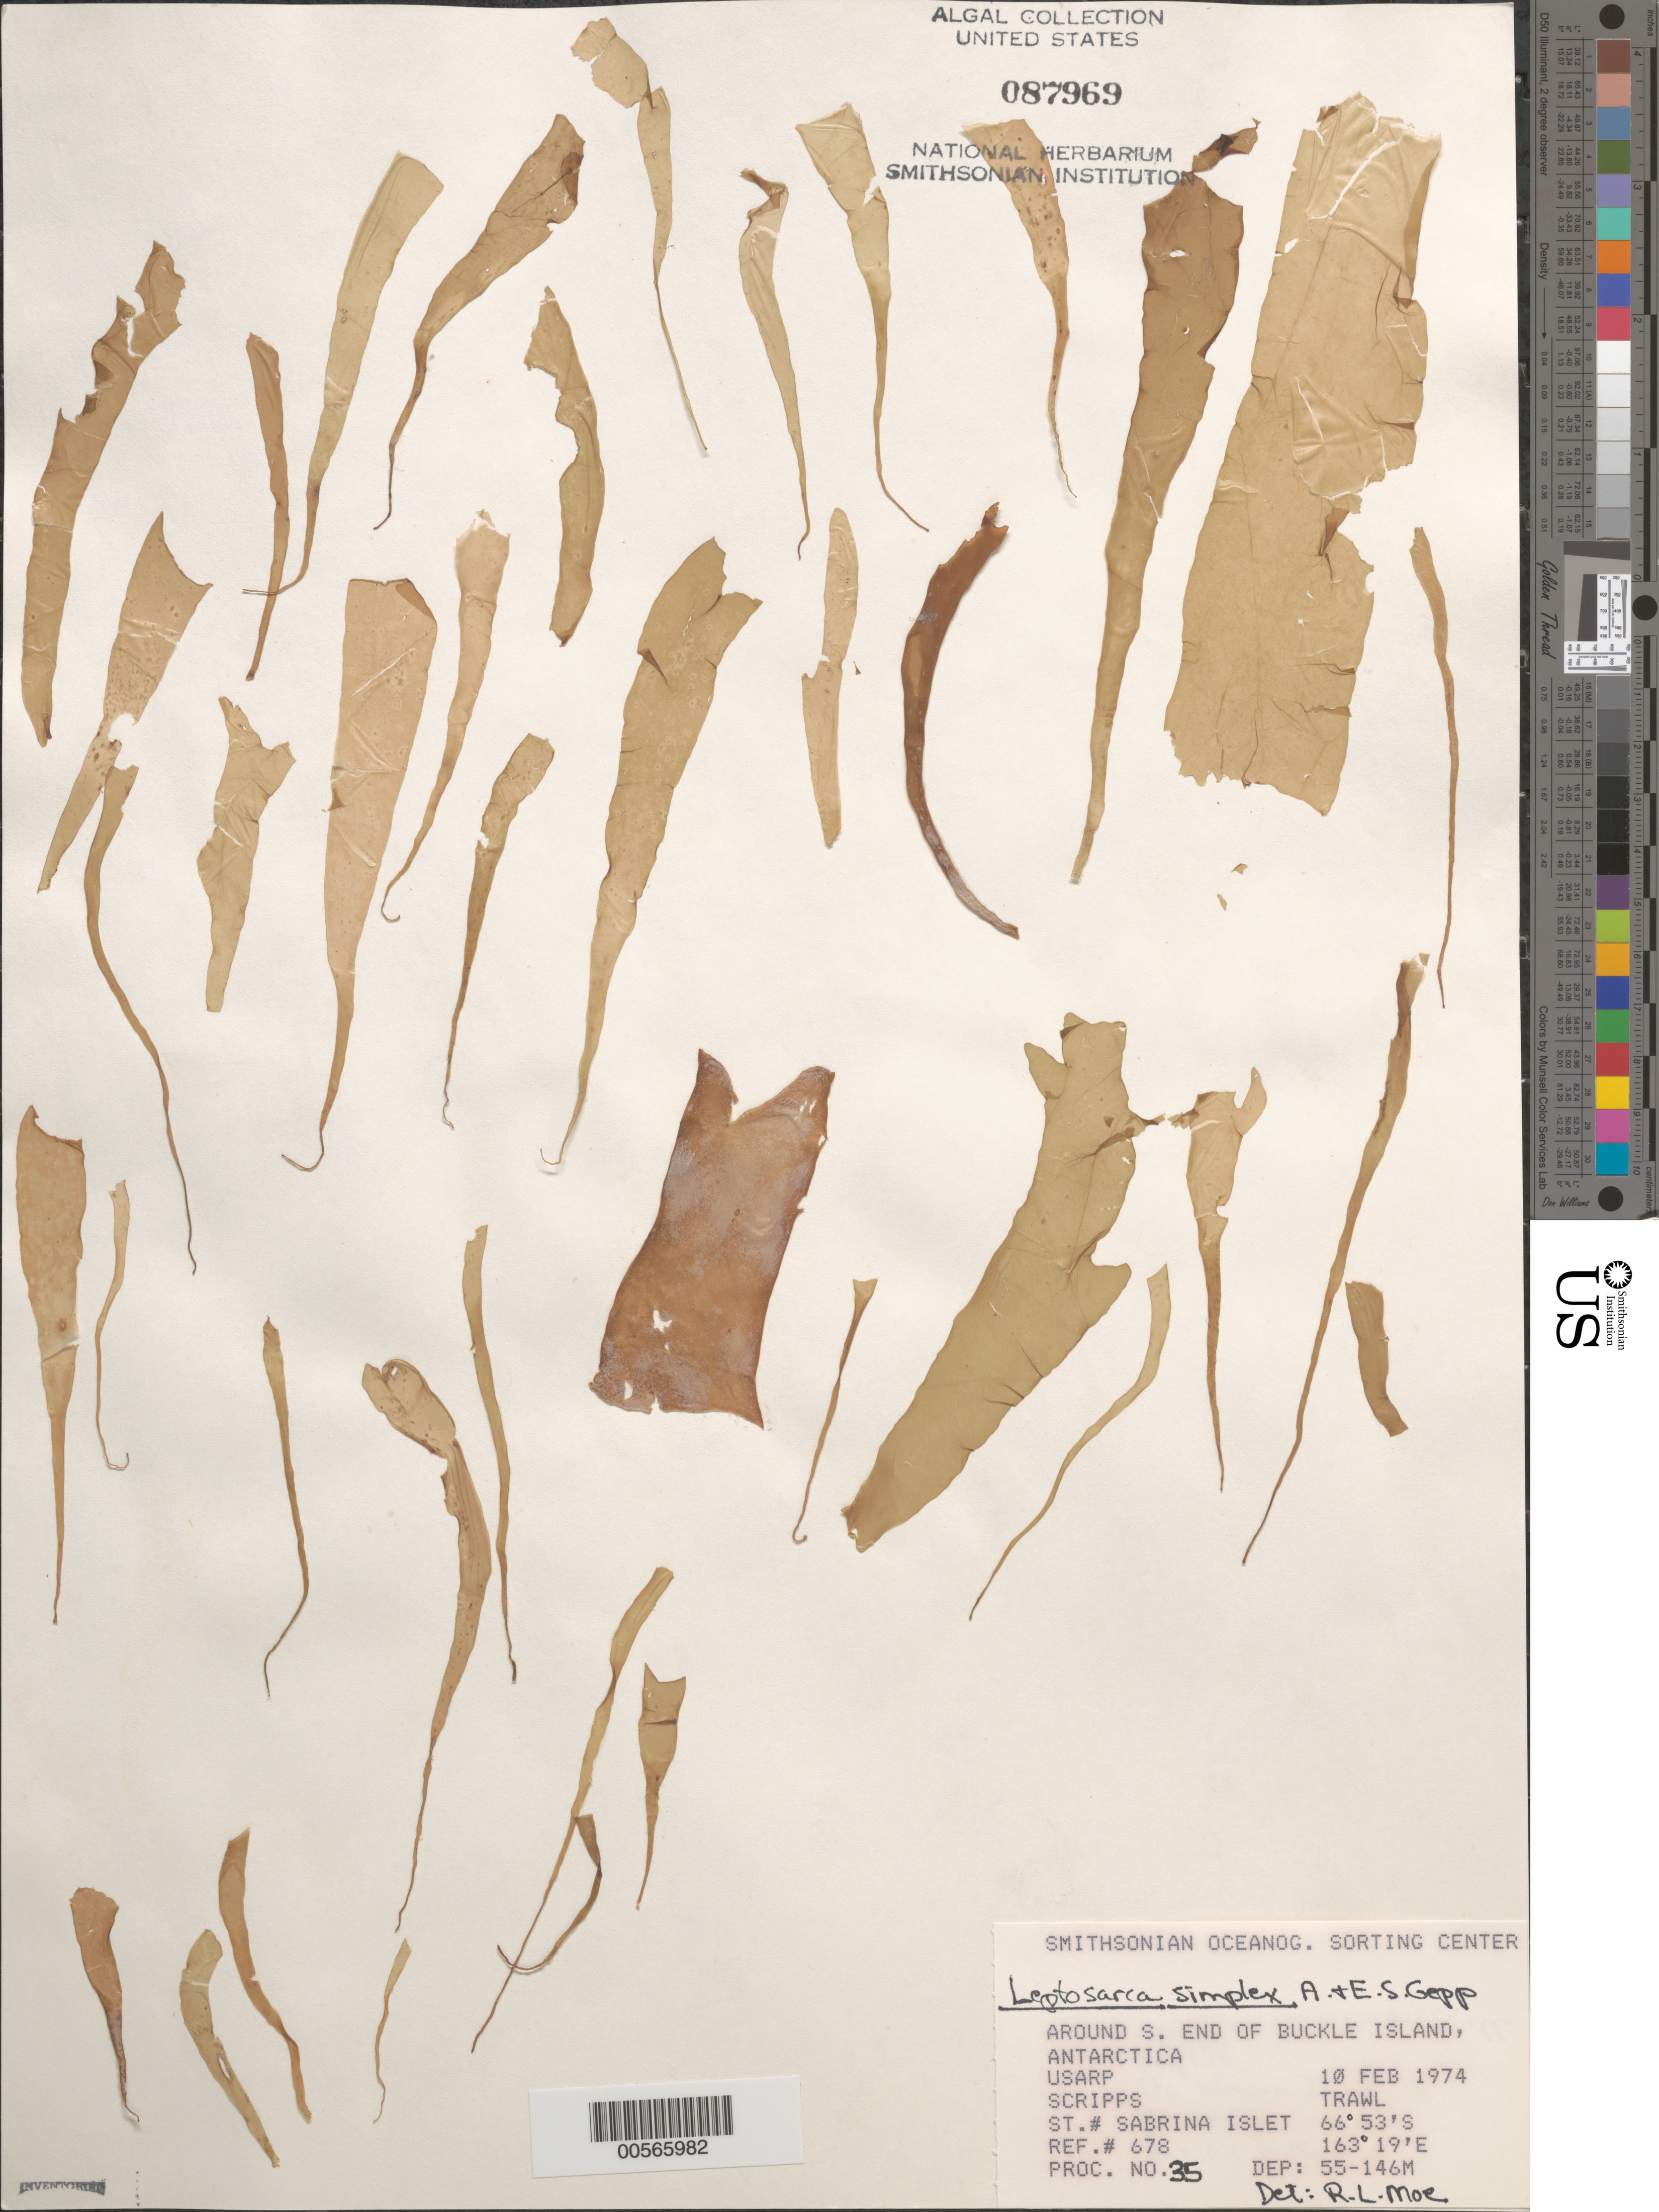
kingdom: Plantae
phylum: Rhodophyta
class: Florideophyceae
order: Palmariales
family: Palmariaceae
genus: Palmaria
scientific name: Palmaria decipiens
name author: (Reinsch) Ricker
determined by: Algae name updating Project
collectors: Scripps Institution of Oceanography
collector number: Station Sabrina Islet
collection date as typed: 10 Feb 1974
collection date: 1974-02-10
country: Antarctica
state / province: Ross Dependency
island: Buckle Island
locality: Sabrina Islet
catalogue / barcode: US 87969